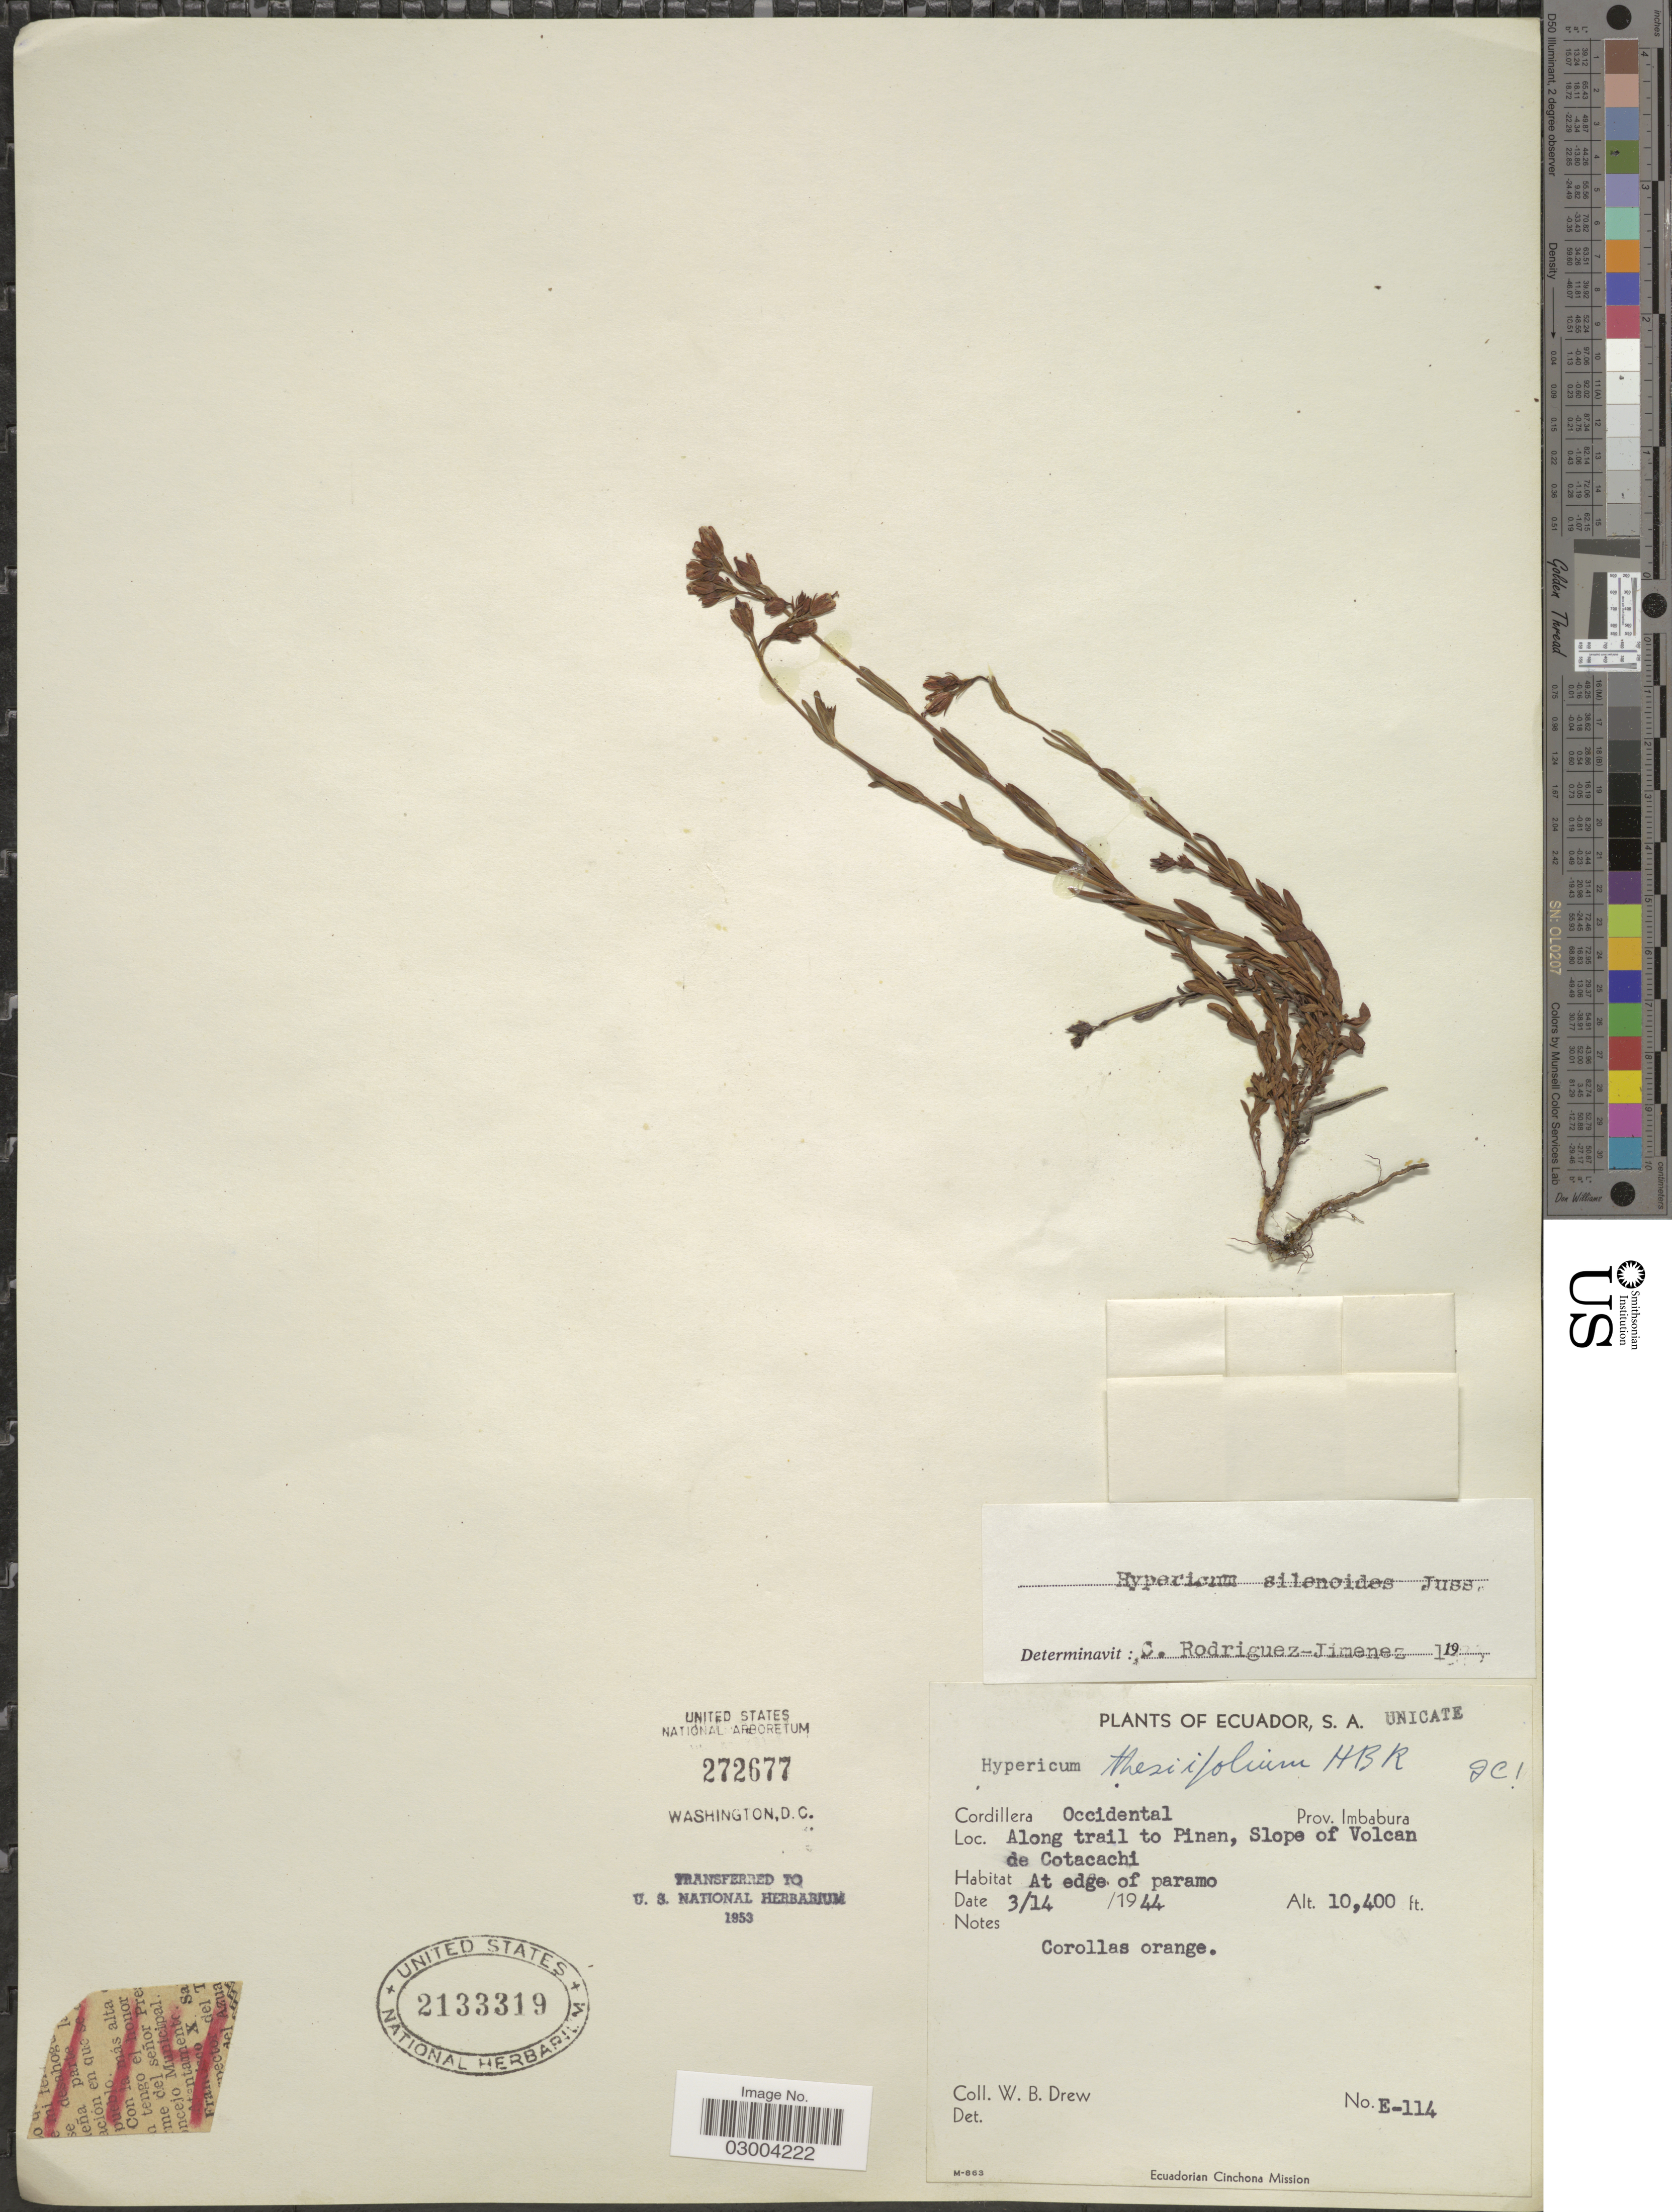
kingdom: Plantae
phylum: Tracheophyta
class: Magnoliopsida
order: Malpighiales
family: Hypericaceae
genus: Hypericum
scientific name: Hypericum silenoides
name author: Juss.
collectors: W. B. Drew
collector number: E-114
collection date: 1944-03-14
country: Ecuador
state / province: Imbabura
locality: Cordillera Occidental. Along trail to Pinan, Slope of Volcan de Cotacachi.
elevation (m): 3170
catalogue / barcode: US 2133319